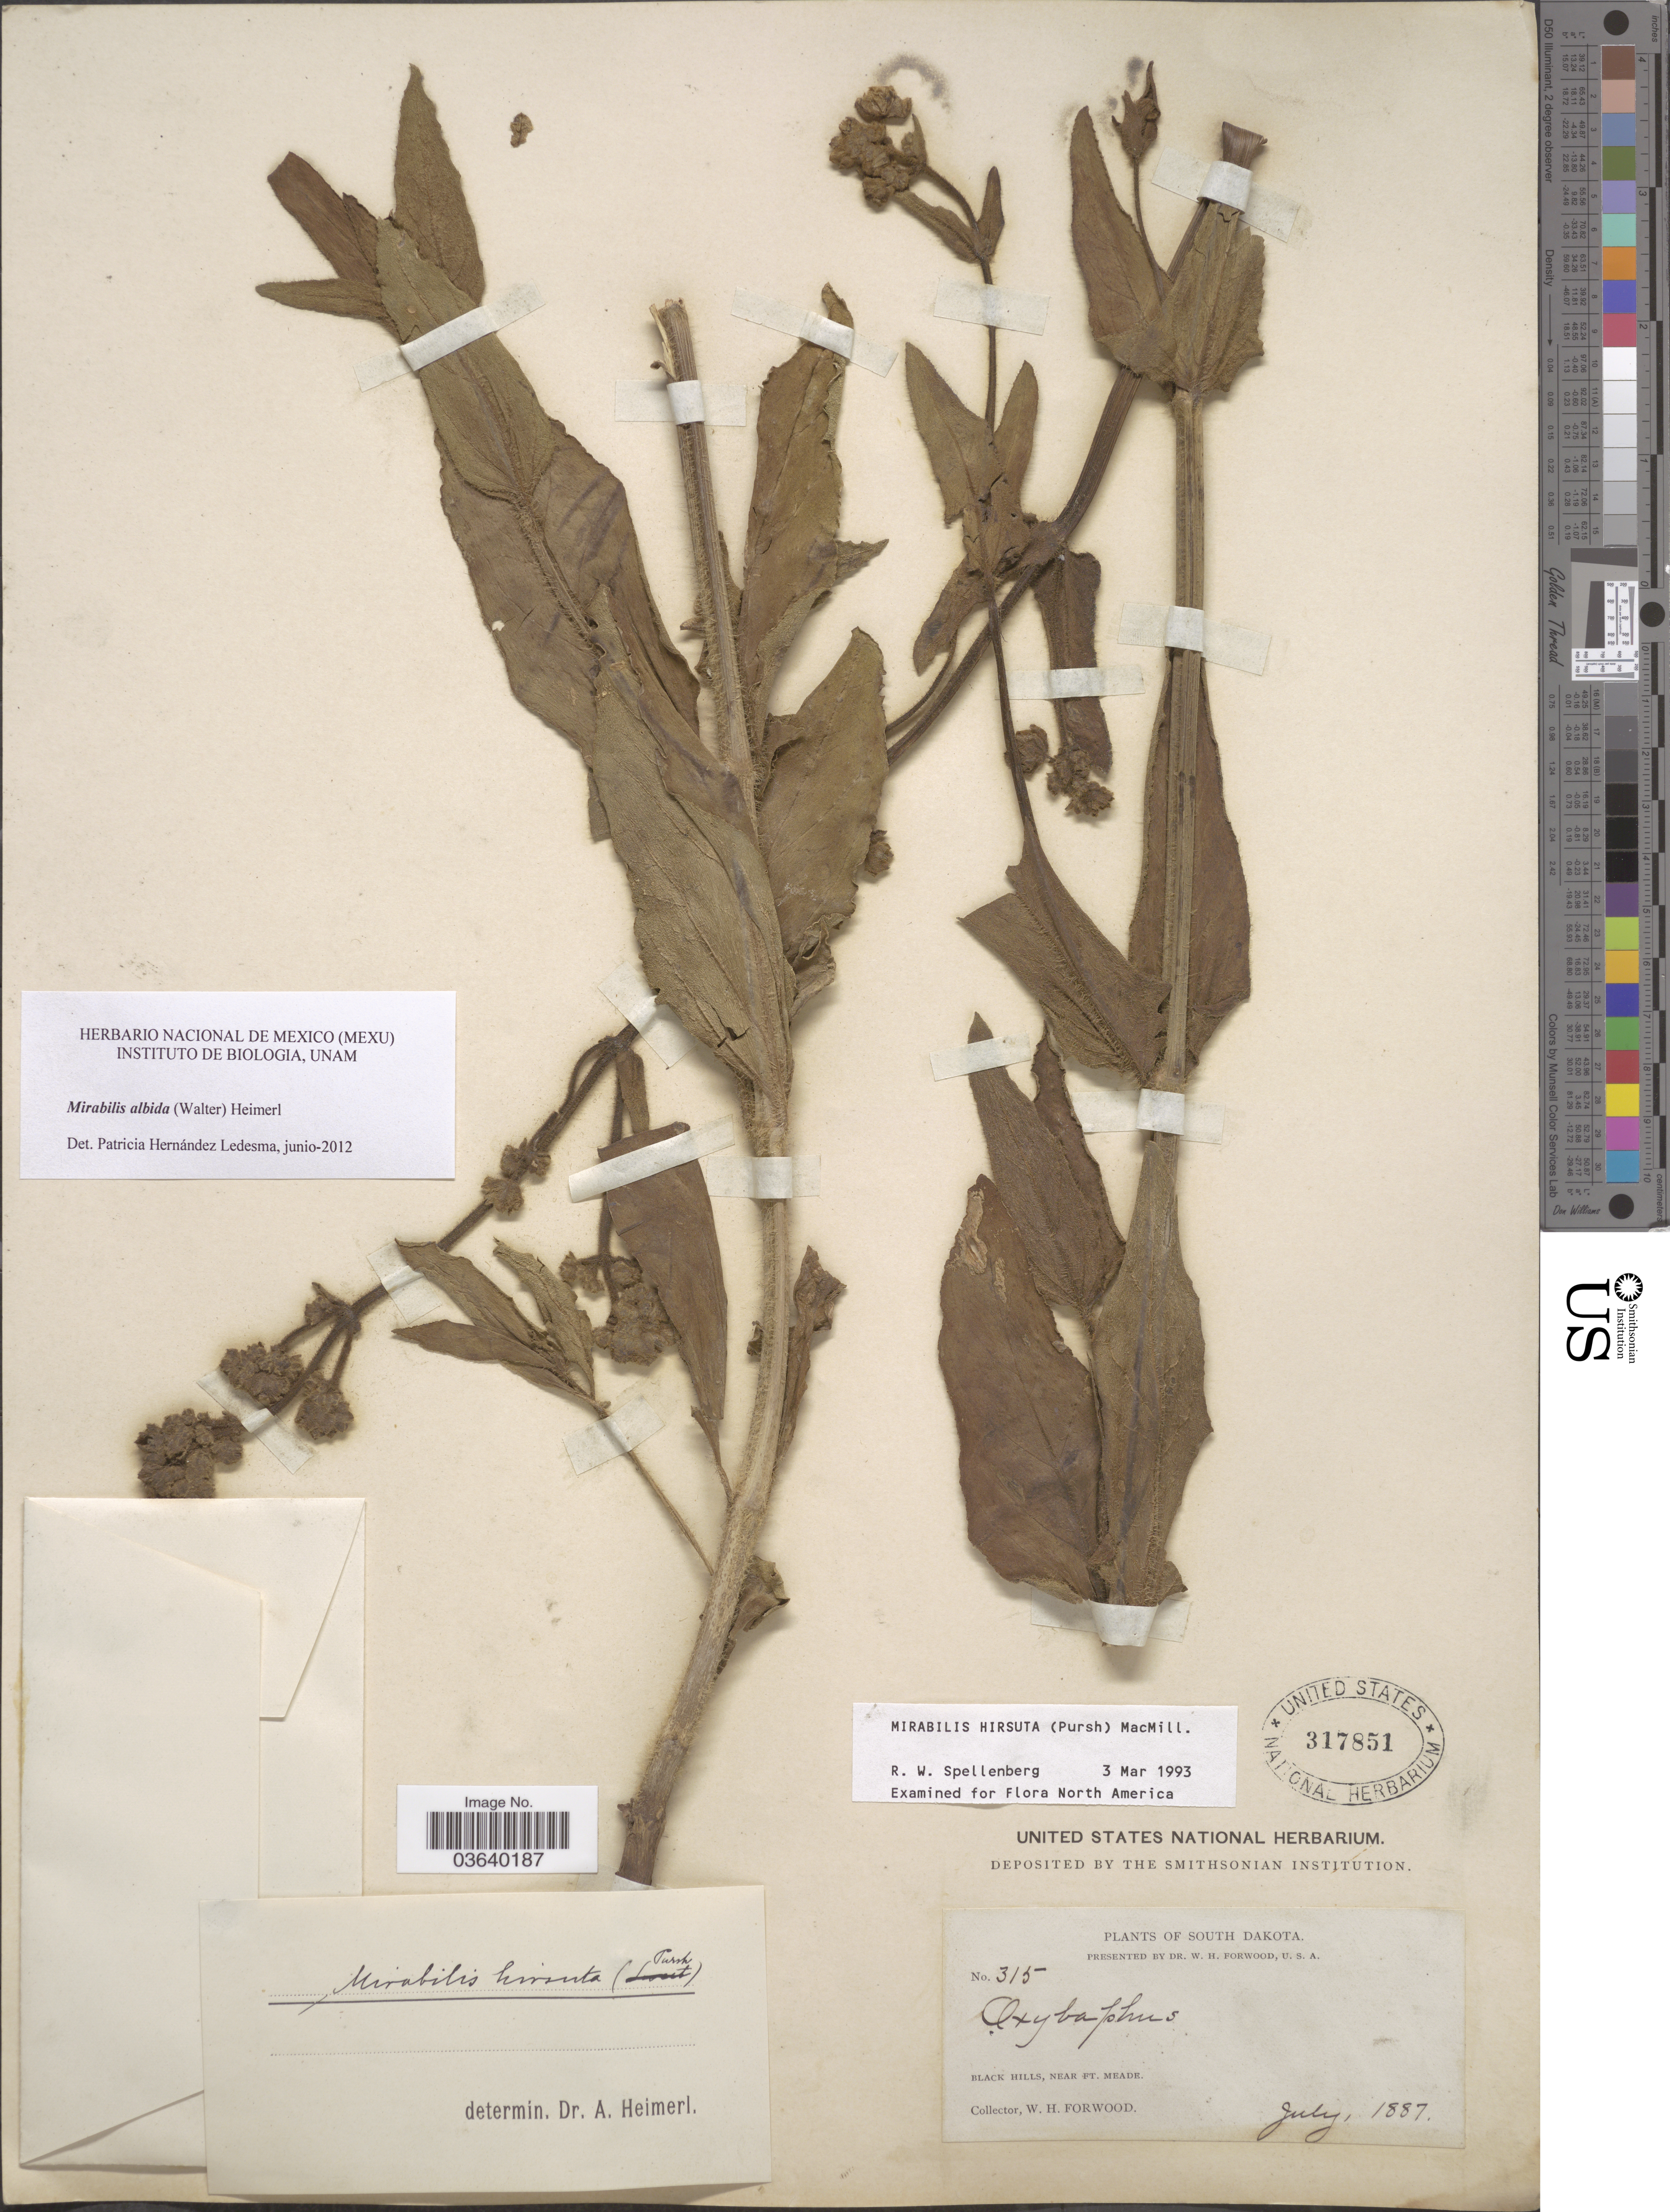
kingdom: Plantae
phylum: Tracheophyta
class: Magnoliopsida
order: Caryophyllales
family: Nyctaginaceae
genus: Mirabilis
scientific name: Mirabilis albida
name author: (Walter) Heimerl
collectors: W. Forwood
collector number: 315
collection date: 1887-07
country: United States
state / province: South Dakota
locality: Black Hills, near Ft. Meade.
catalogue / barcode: US 317851